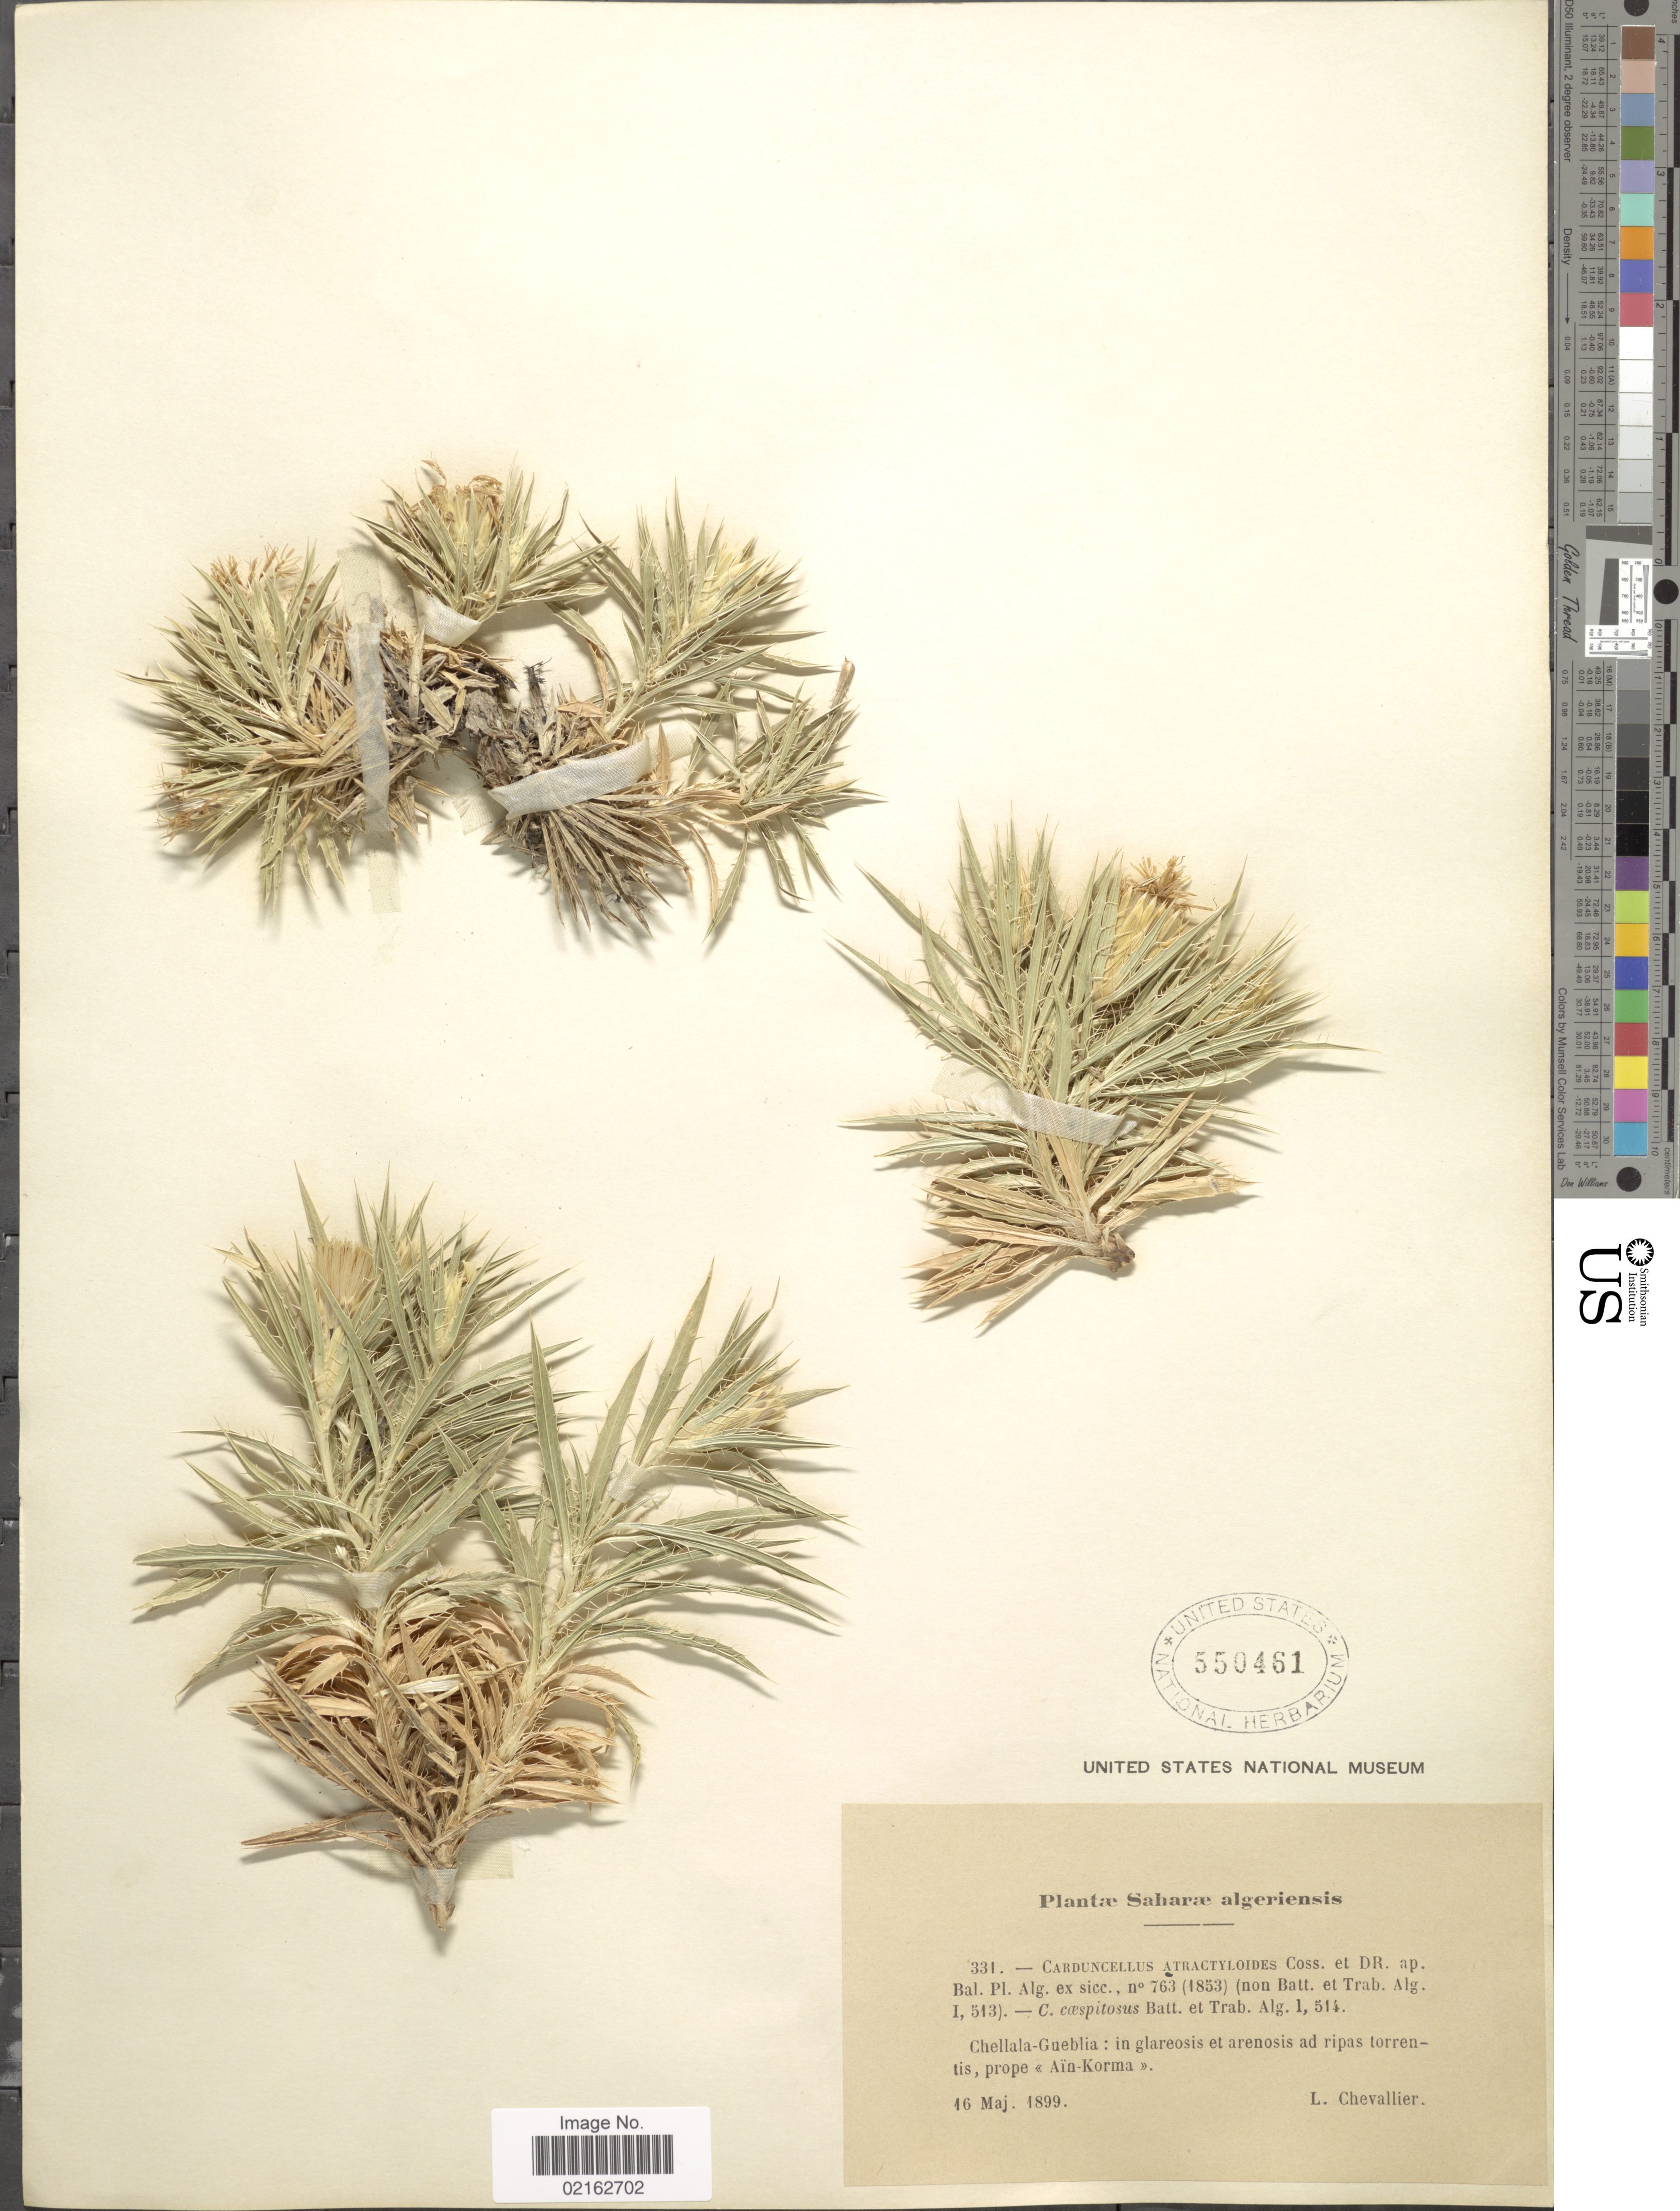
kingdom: Plantae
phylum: Tracheophyta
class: Magnoliopsida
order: Asterales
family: Asteraceae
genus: Carduncellus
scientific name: Carduncellus atractyloides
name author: Coss. & Durieu ex Pomel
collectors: L. Chevallier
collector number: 331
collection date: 1899-05-16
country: Algeria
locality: Saharae algeriensis, Chellala-Gueblia, prope Ain-Korma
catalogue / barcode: US 550461